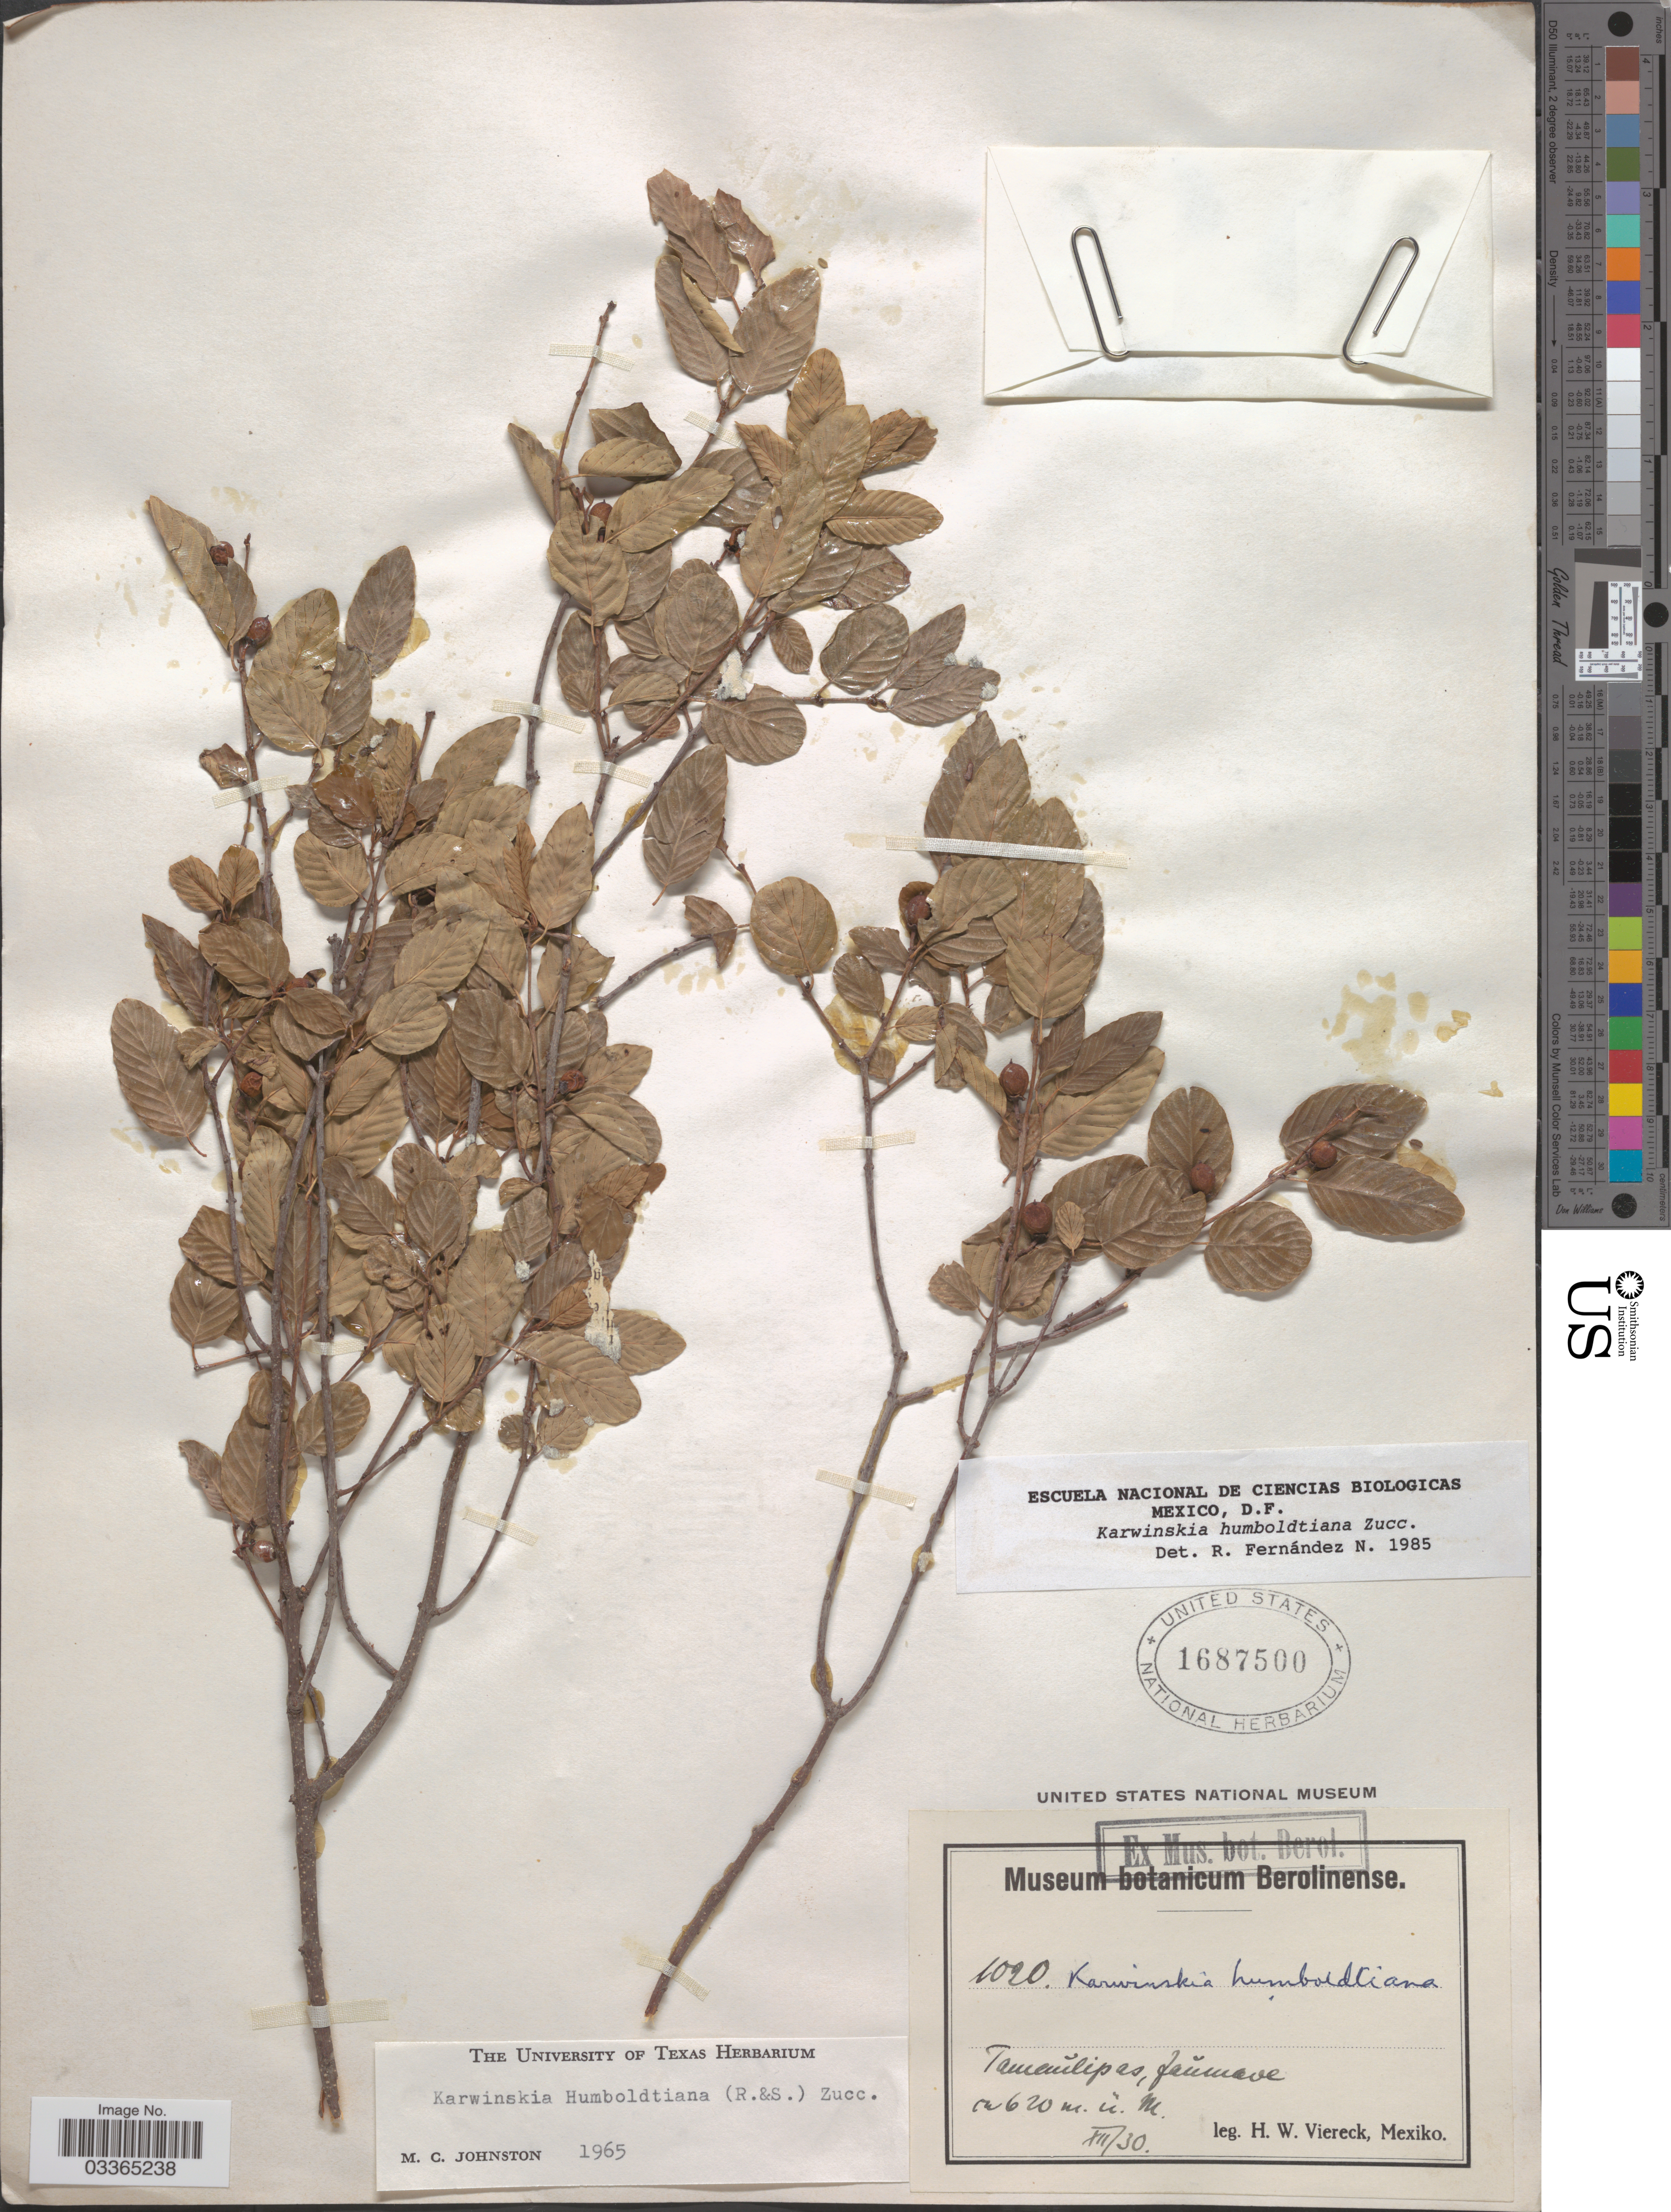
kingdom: Plantae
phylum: Tracheophyta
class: Magnoliopsida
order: Rosales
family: Rhamnaceae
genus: Karwinskia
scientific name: Karwinskia humboldtiana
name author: (Schult.) Zucc.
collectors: H. W. Viereck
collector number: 1020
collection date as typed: Transcribed d/m/y: /12/30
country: Mexico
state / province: Tamaulipas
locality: Jaumave.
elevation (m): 620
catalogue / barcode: US 1687500